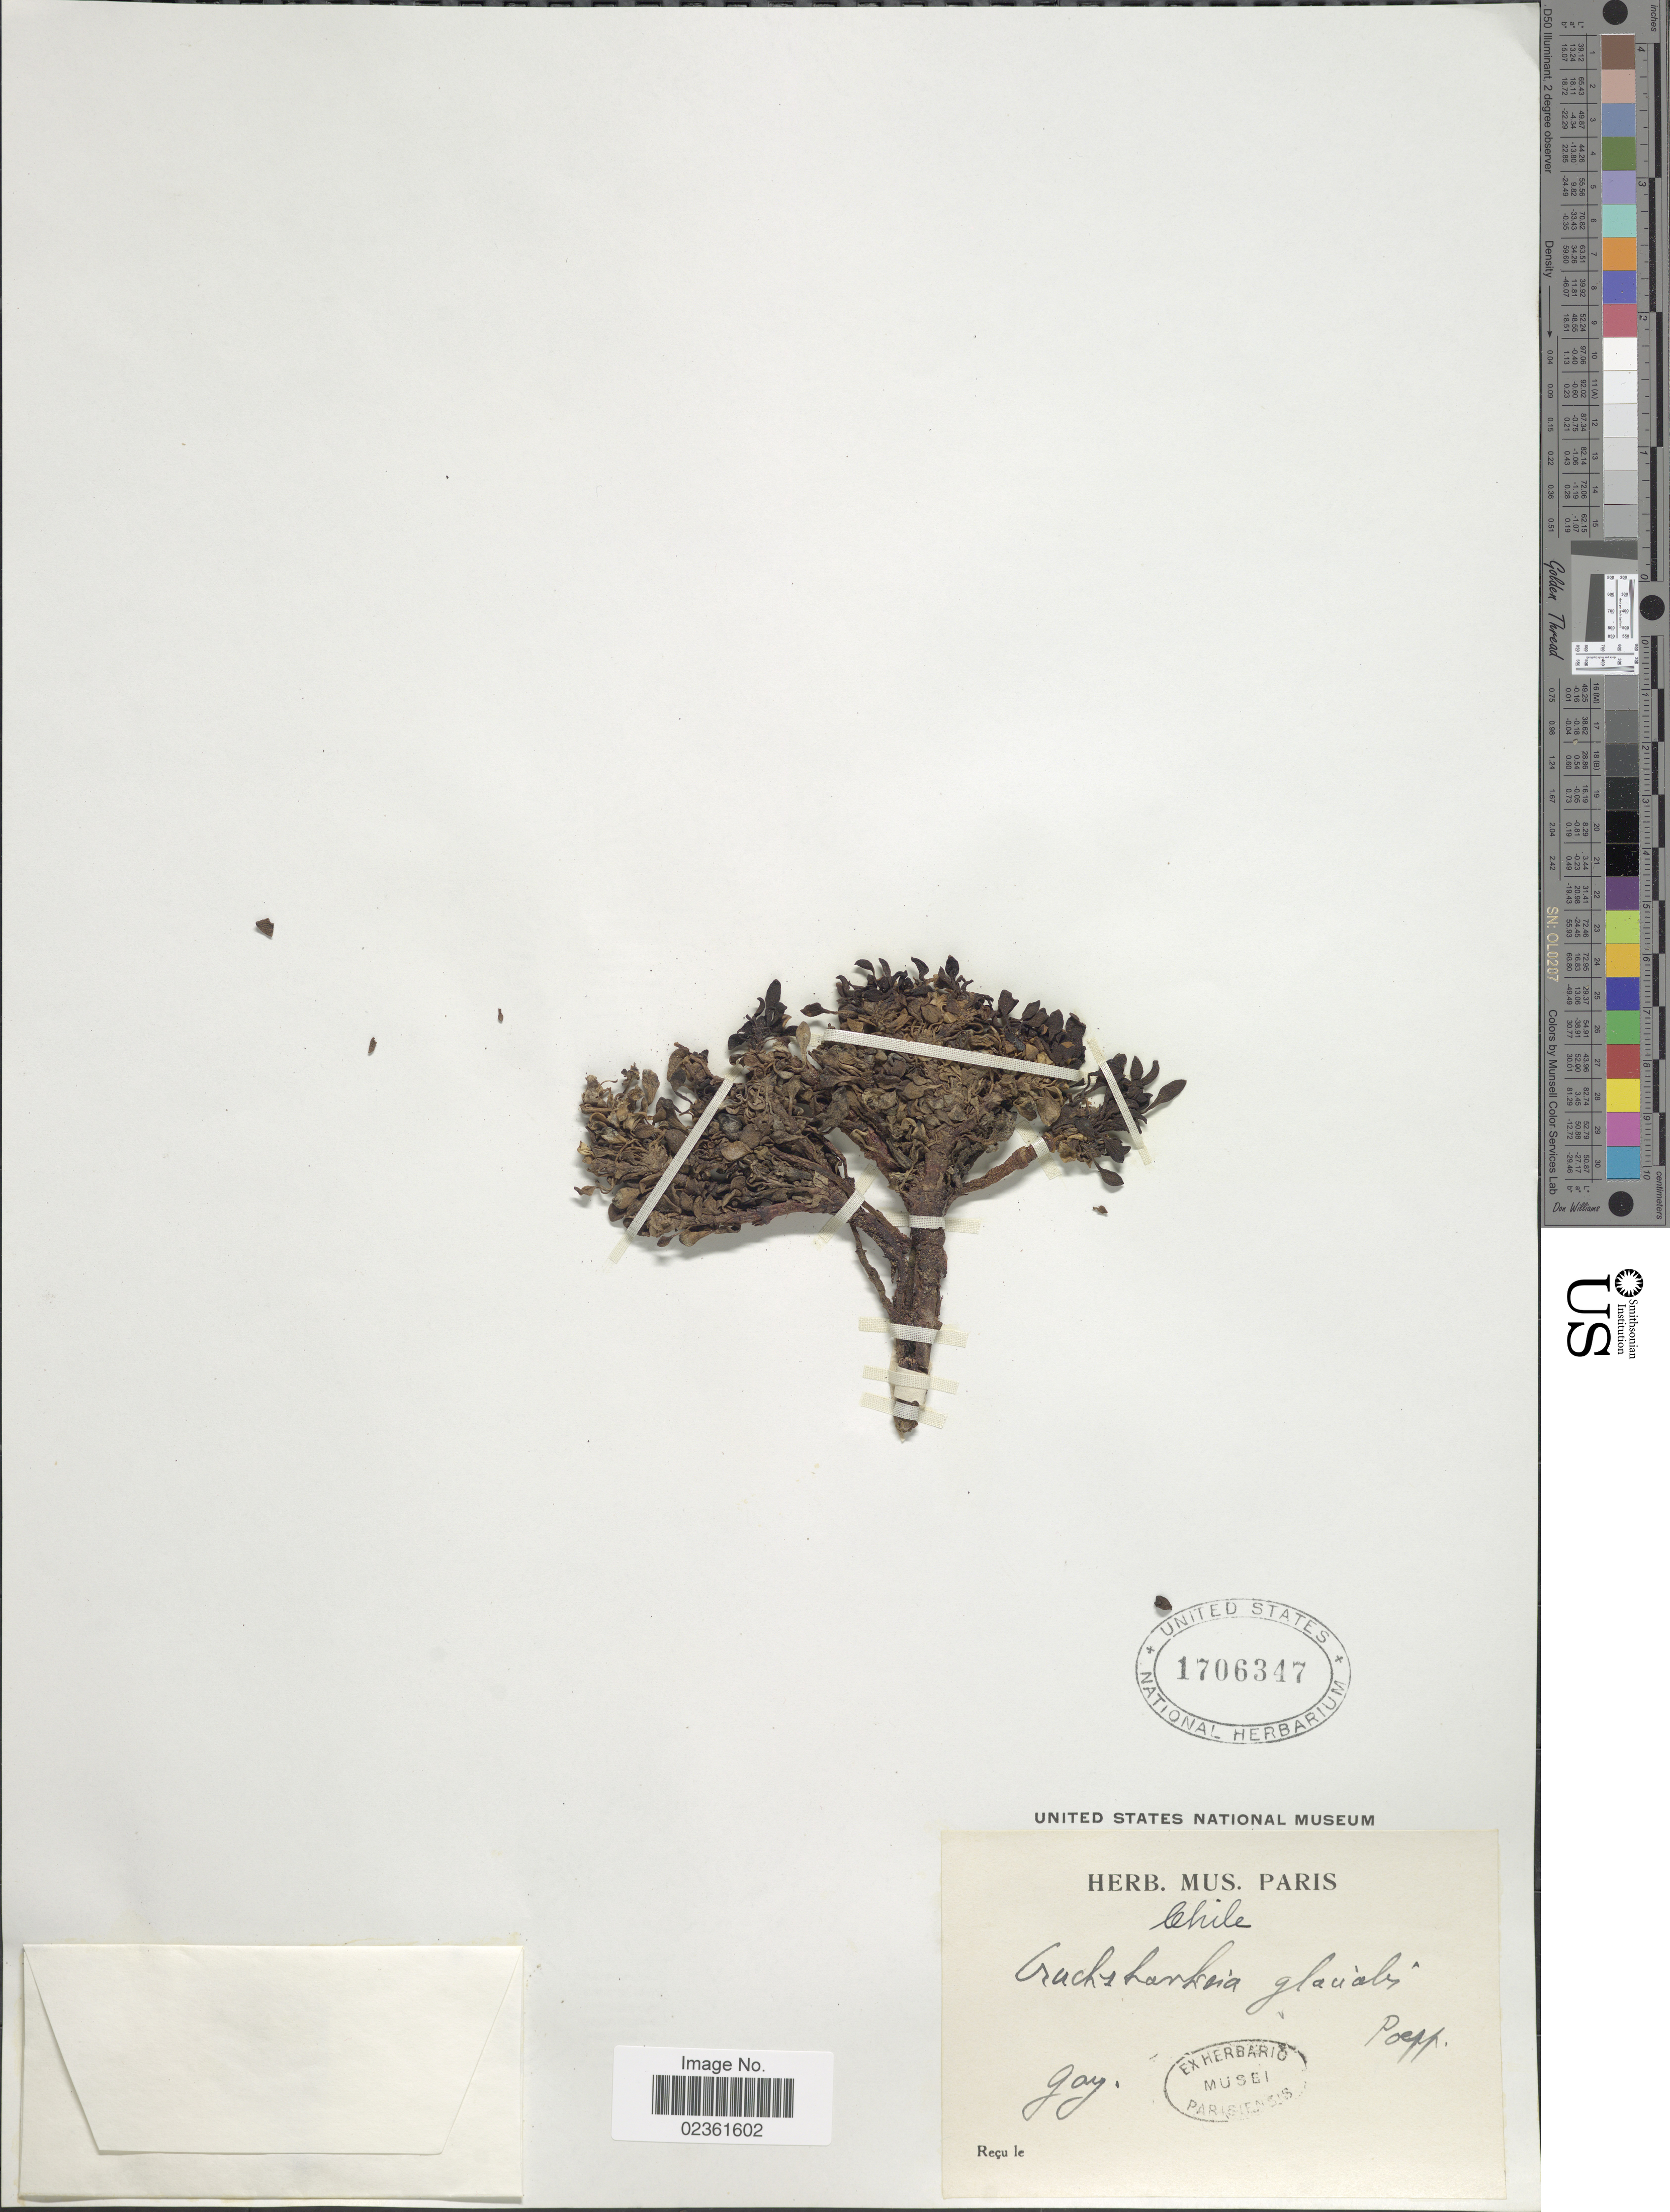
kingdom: Plantae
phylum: Tracheophyta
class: Magnoliopsida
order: Gentianales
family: Rubiaceae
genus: Oreopolus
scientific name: Oreopolus glacialis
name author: (Poepp.) Ricardi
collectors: -- Gay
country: Chile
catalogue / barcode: US 1706347